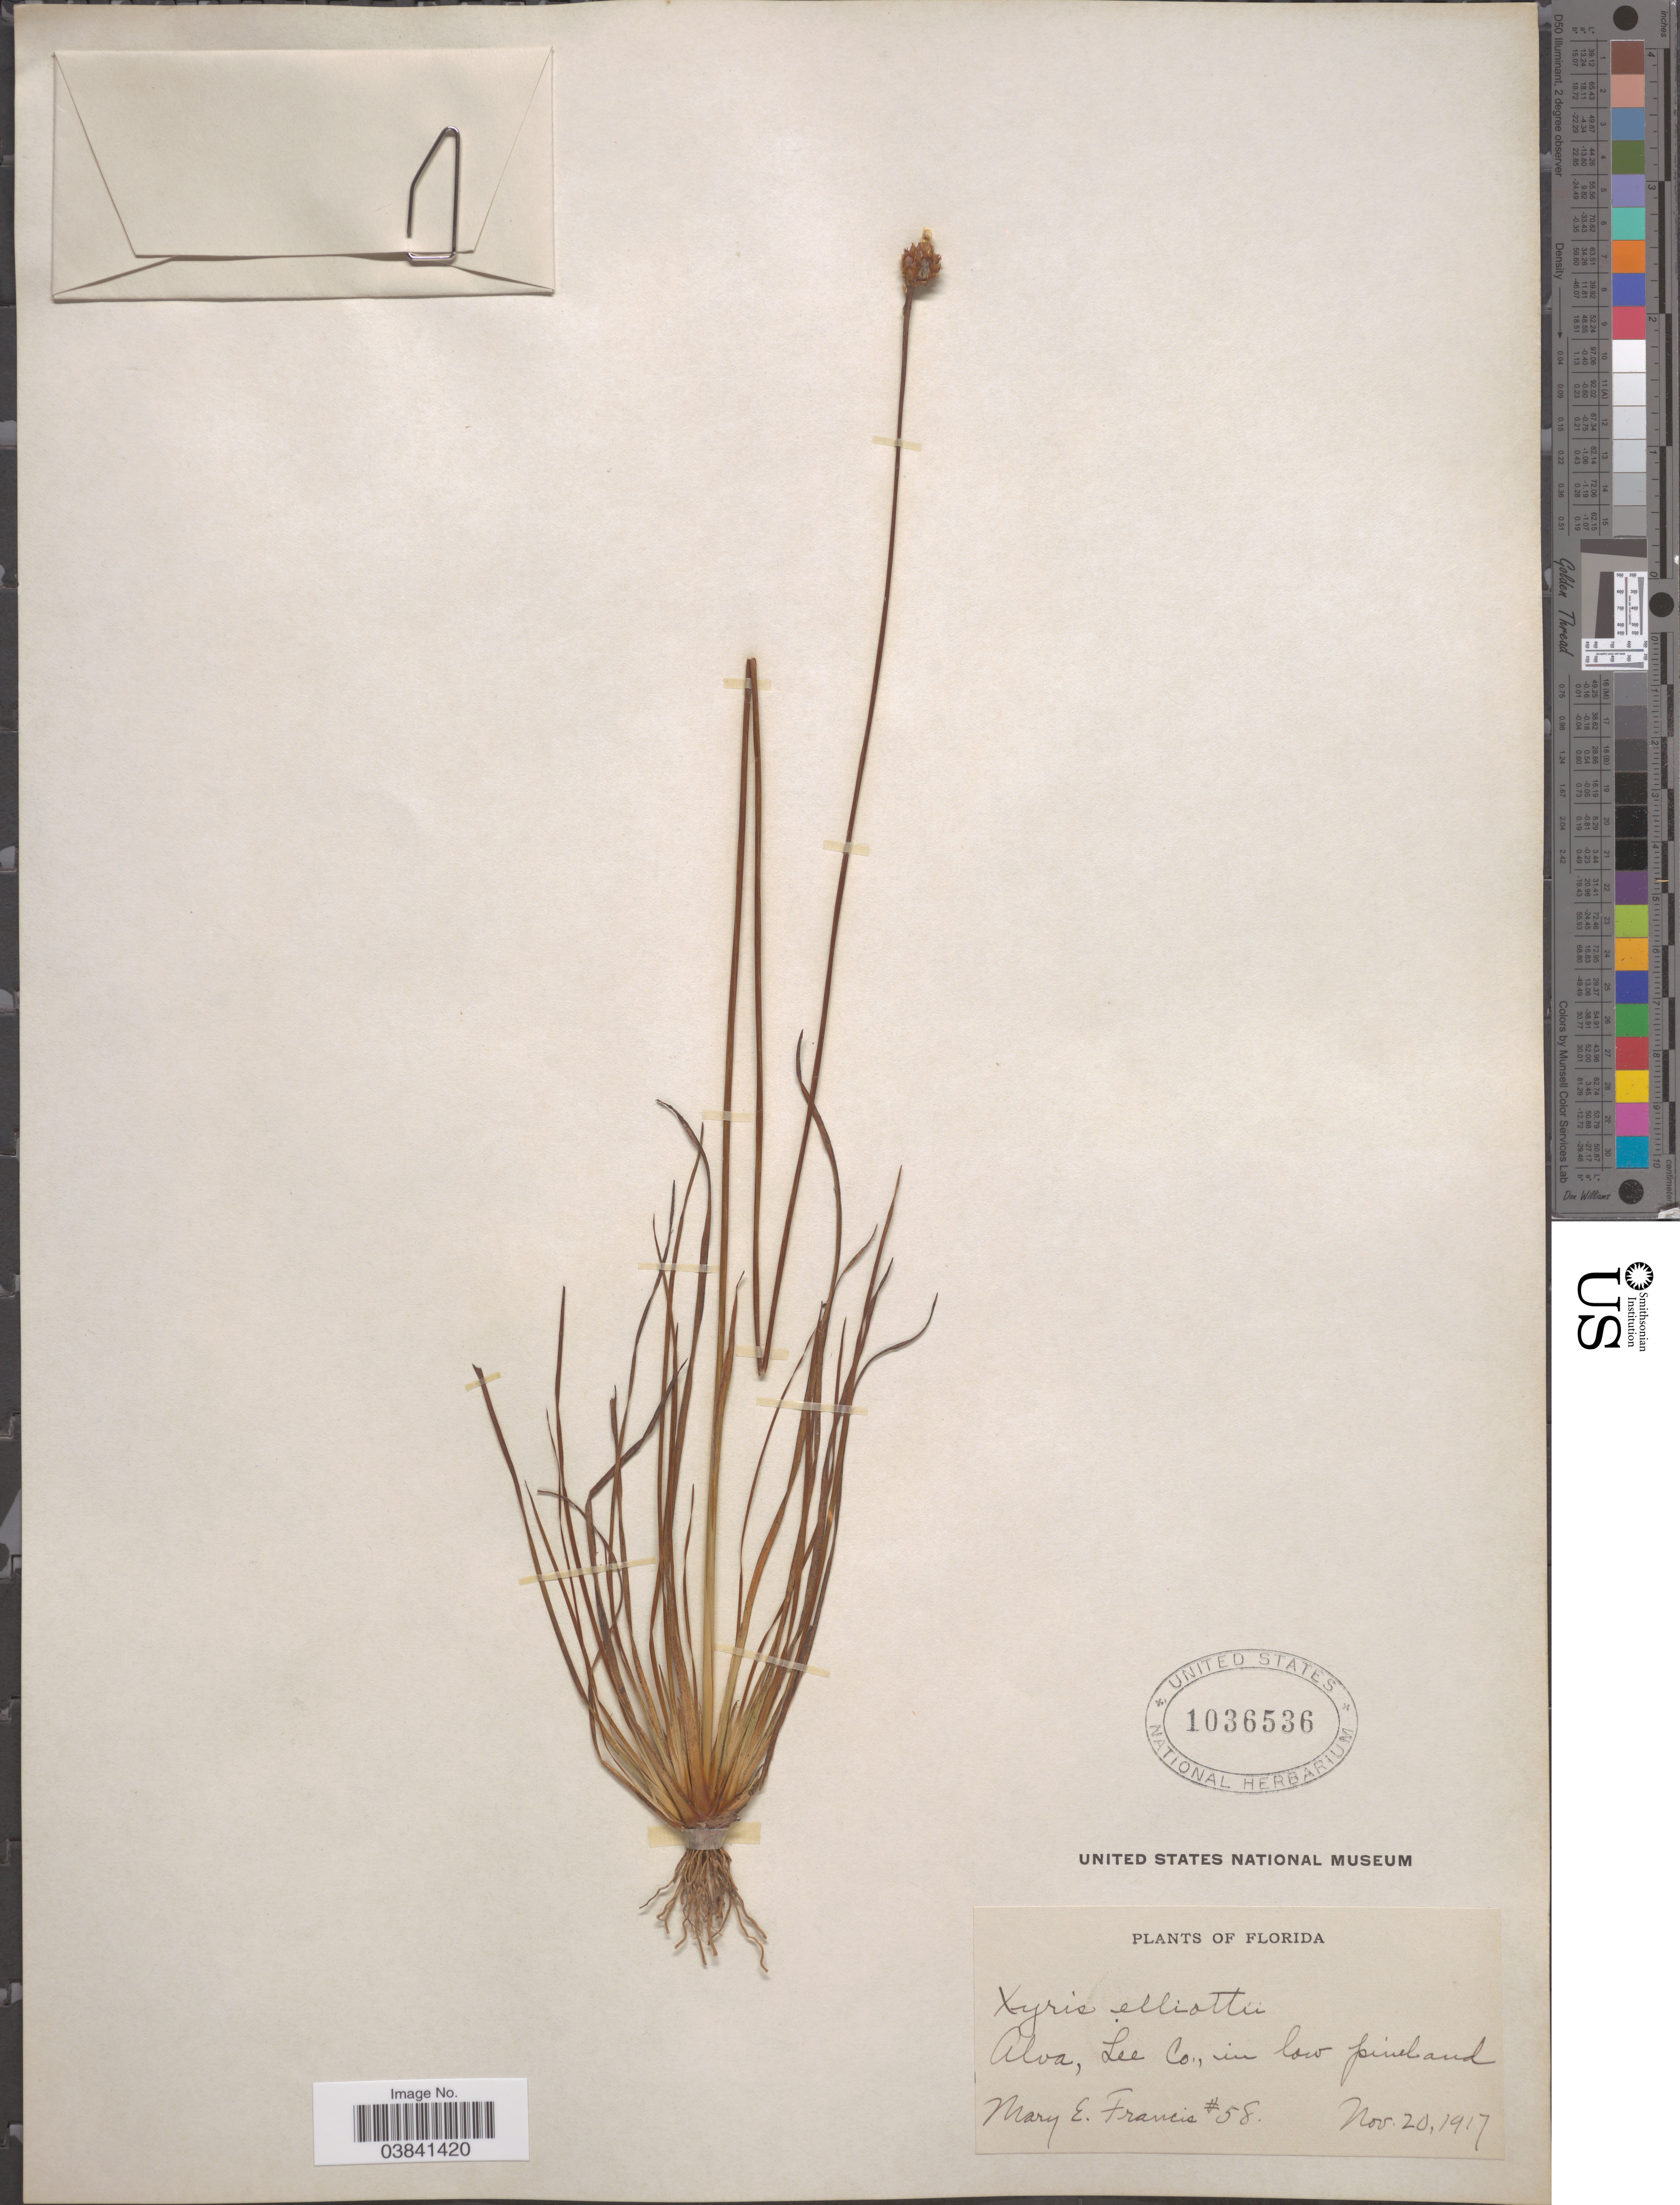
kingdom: Plantae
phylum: Tracheophyta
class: Liliopsida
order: Poales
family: Xyridaceae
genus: Xyris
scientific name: Xyris elliottii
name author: Chapm.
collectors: M. E. Francis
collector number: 58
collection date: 1917-11-20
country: United States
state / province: Florida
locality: Alva, Lee Co., in low pineland.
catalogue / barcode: US 1036536